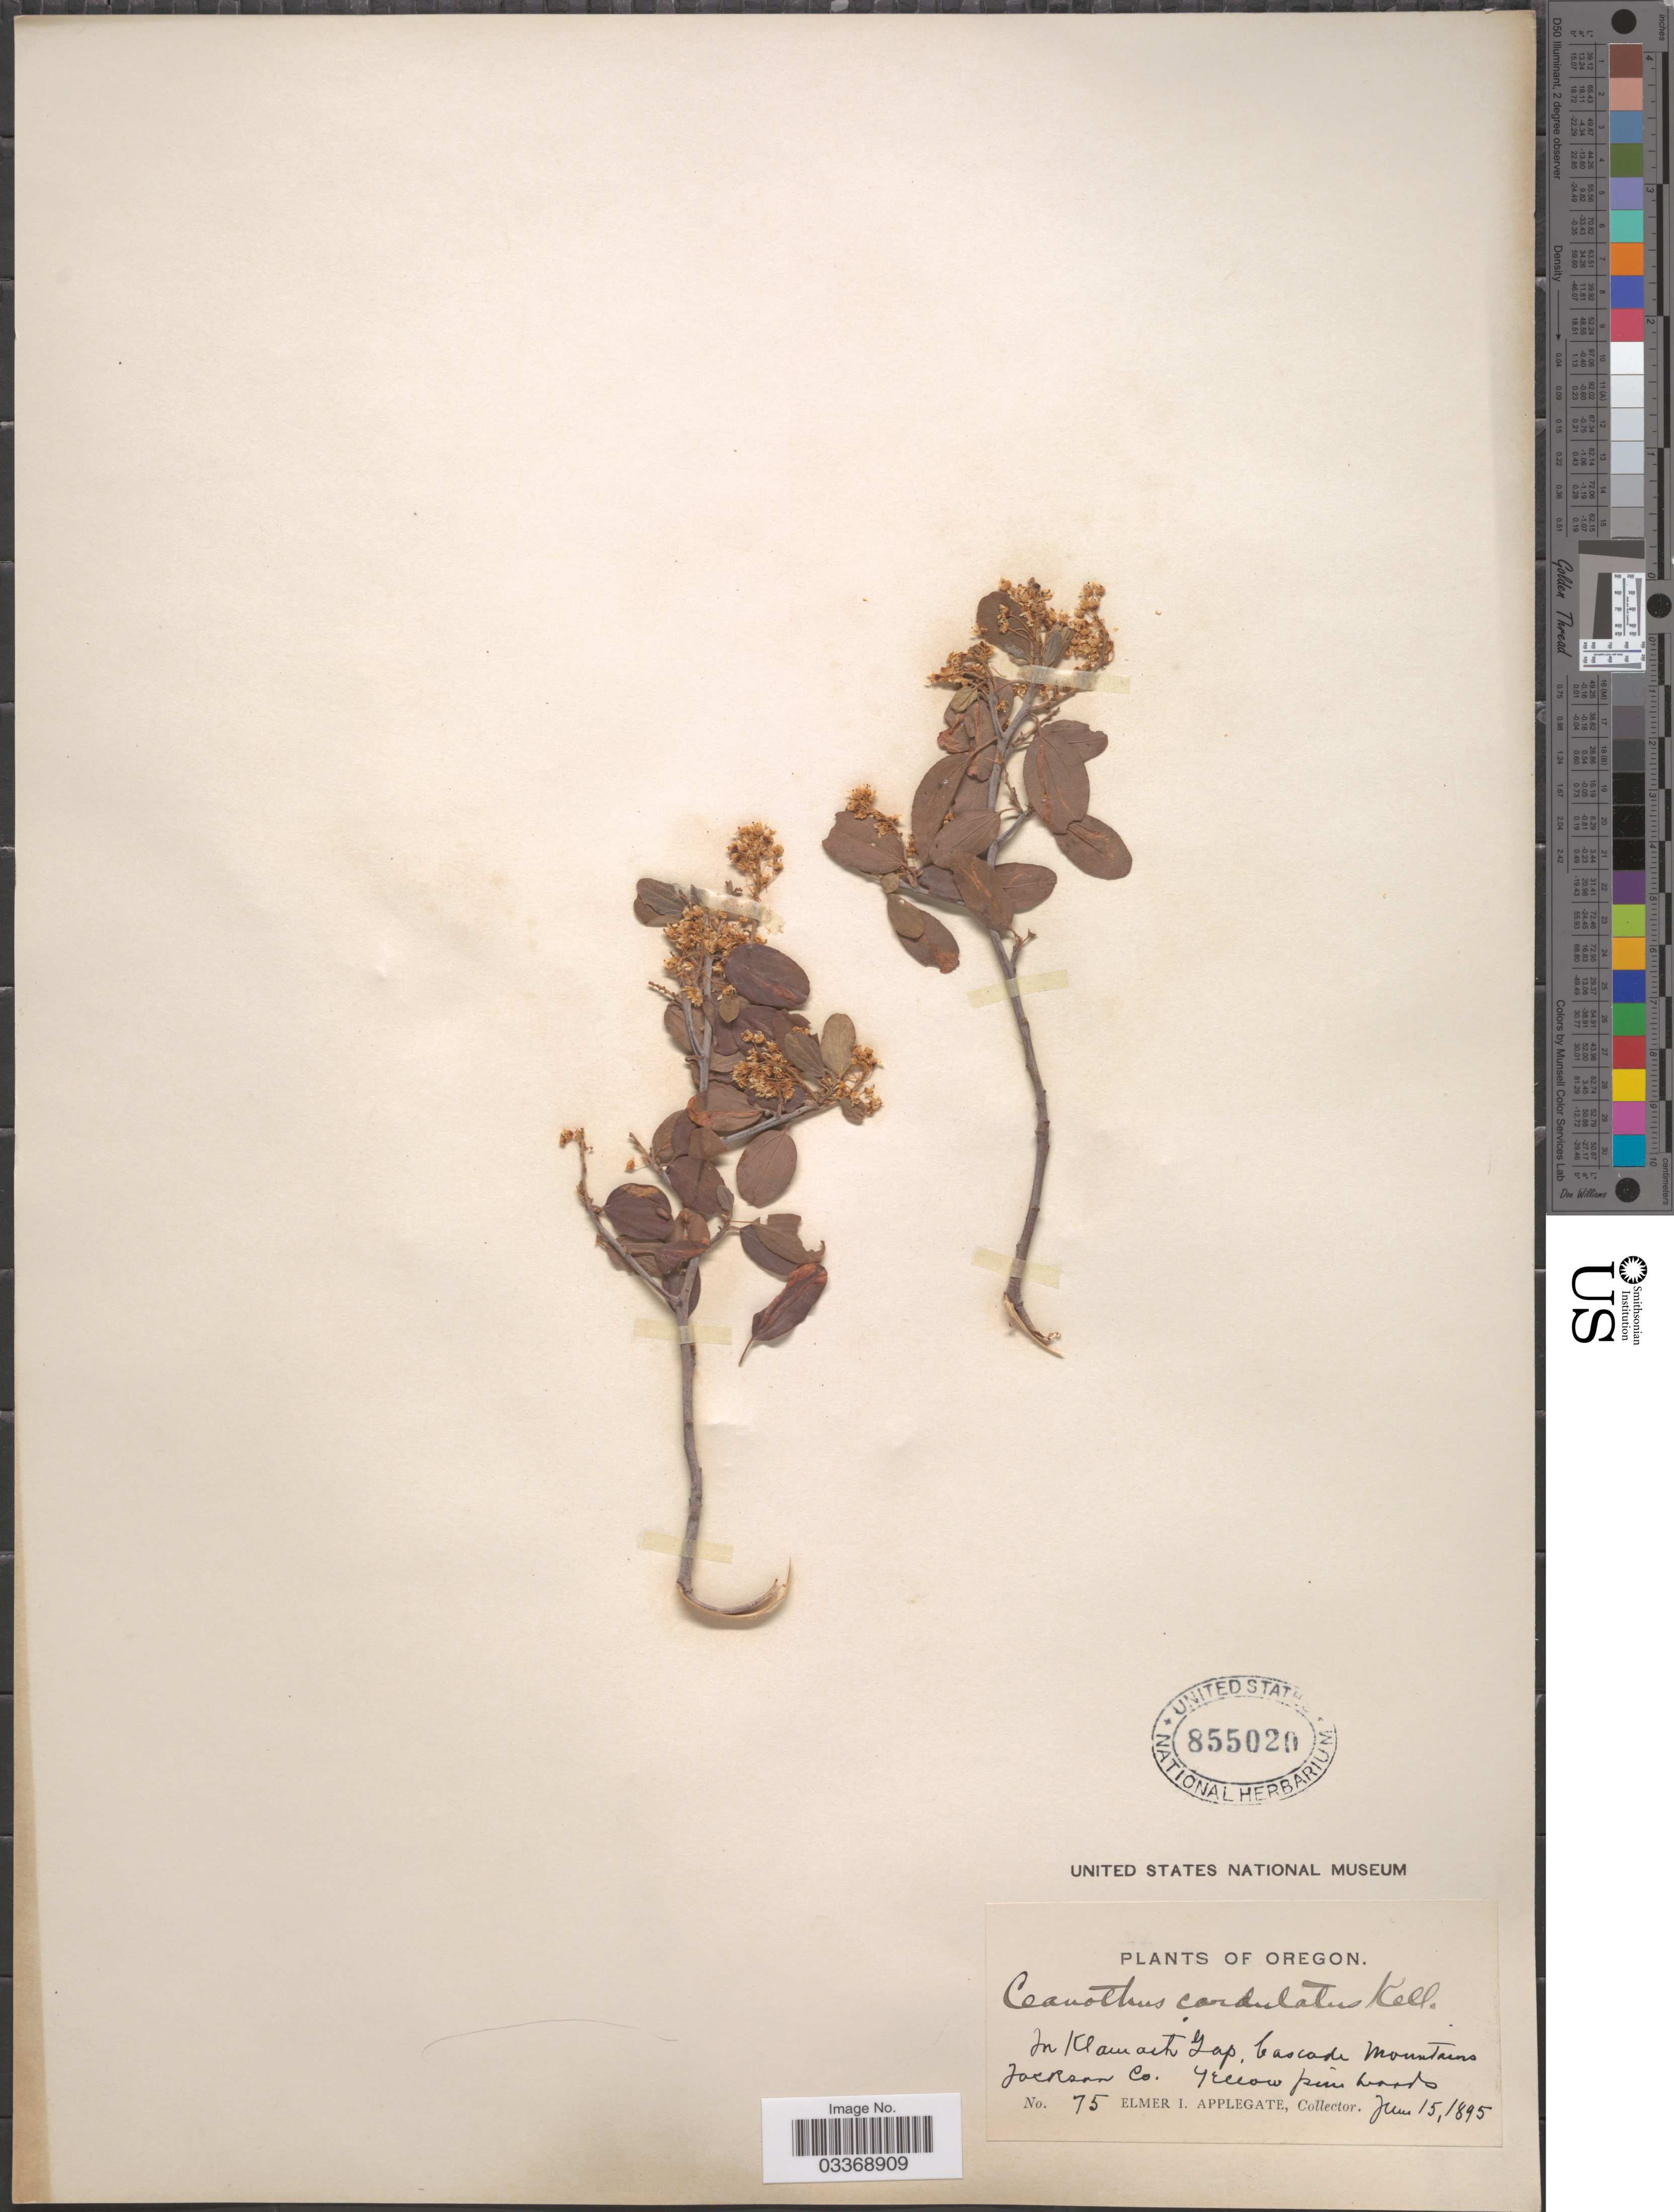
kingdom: Plantae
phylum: Tracheophyta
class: Magnoliopsida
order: Rosales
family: Rhamnaceae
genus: Ceanothus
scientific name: Ceanothus cordulatus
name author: Kellogg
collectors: E. I. Applegate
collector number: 75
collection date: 1895-06-15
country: United States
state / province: Oregon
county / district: Jackson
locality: In Klamath Gap, Cascade Mountains, Jackson Co.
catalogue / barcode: US 855020